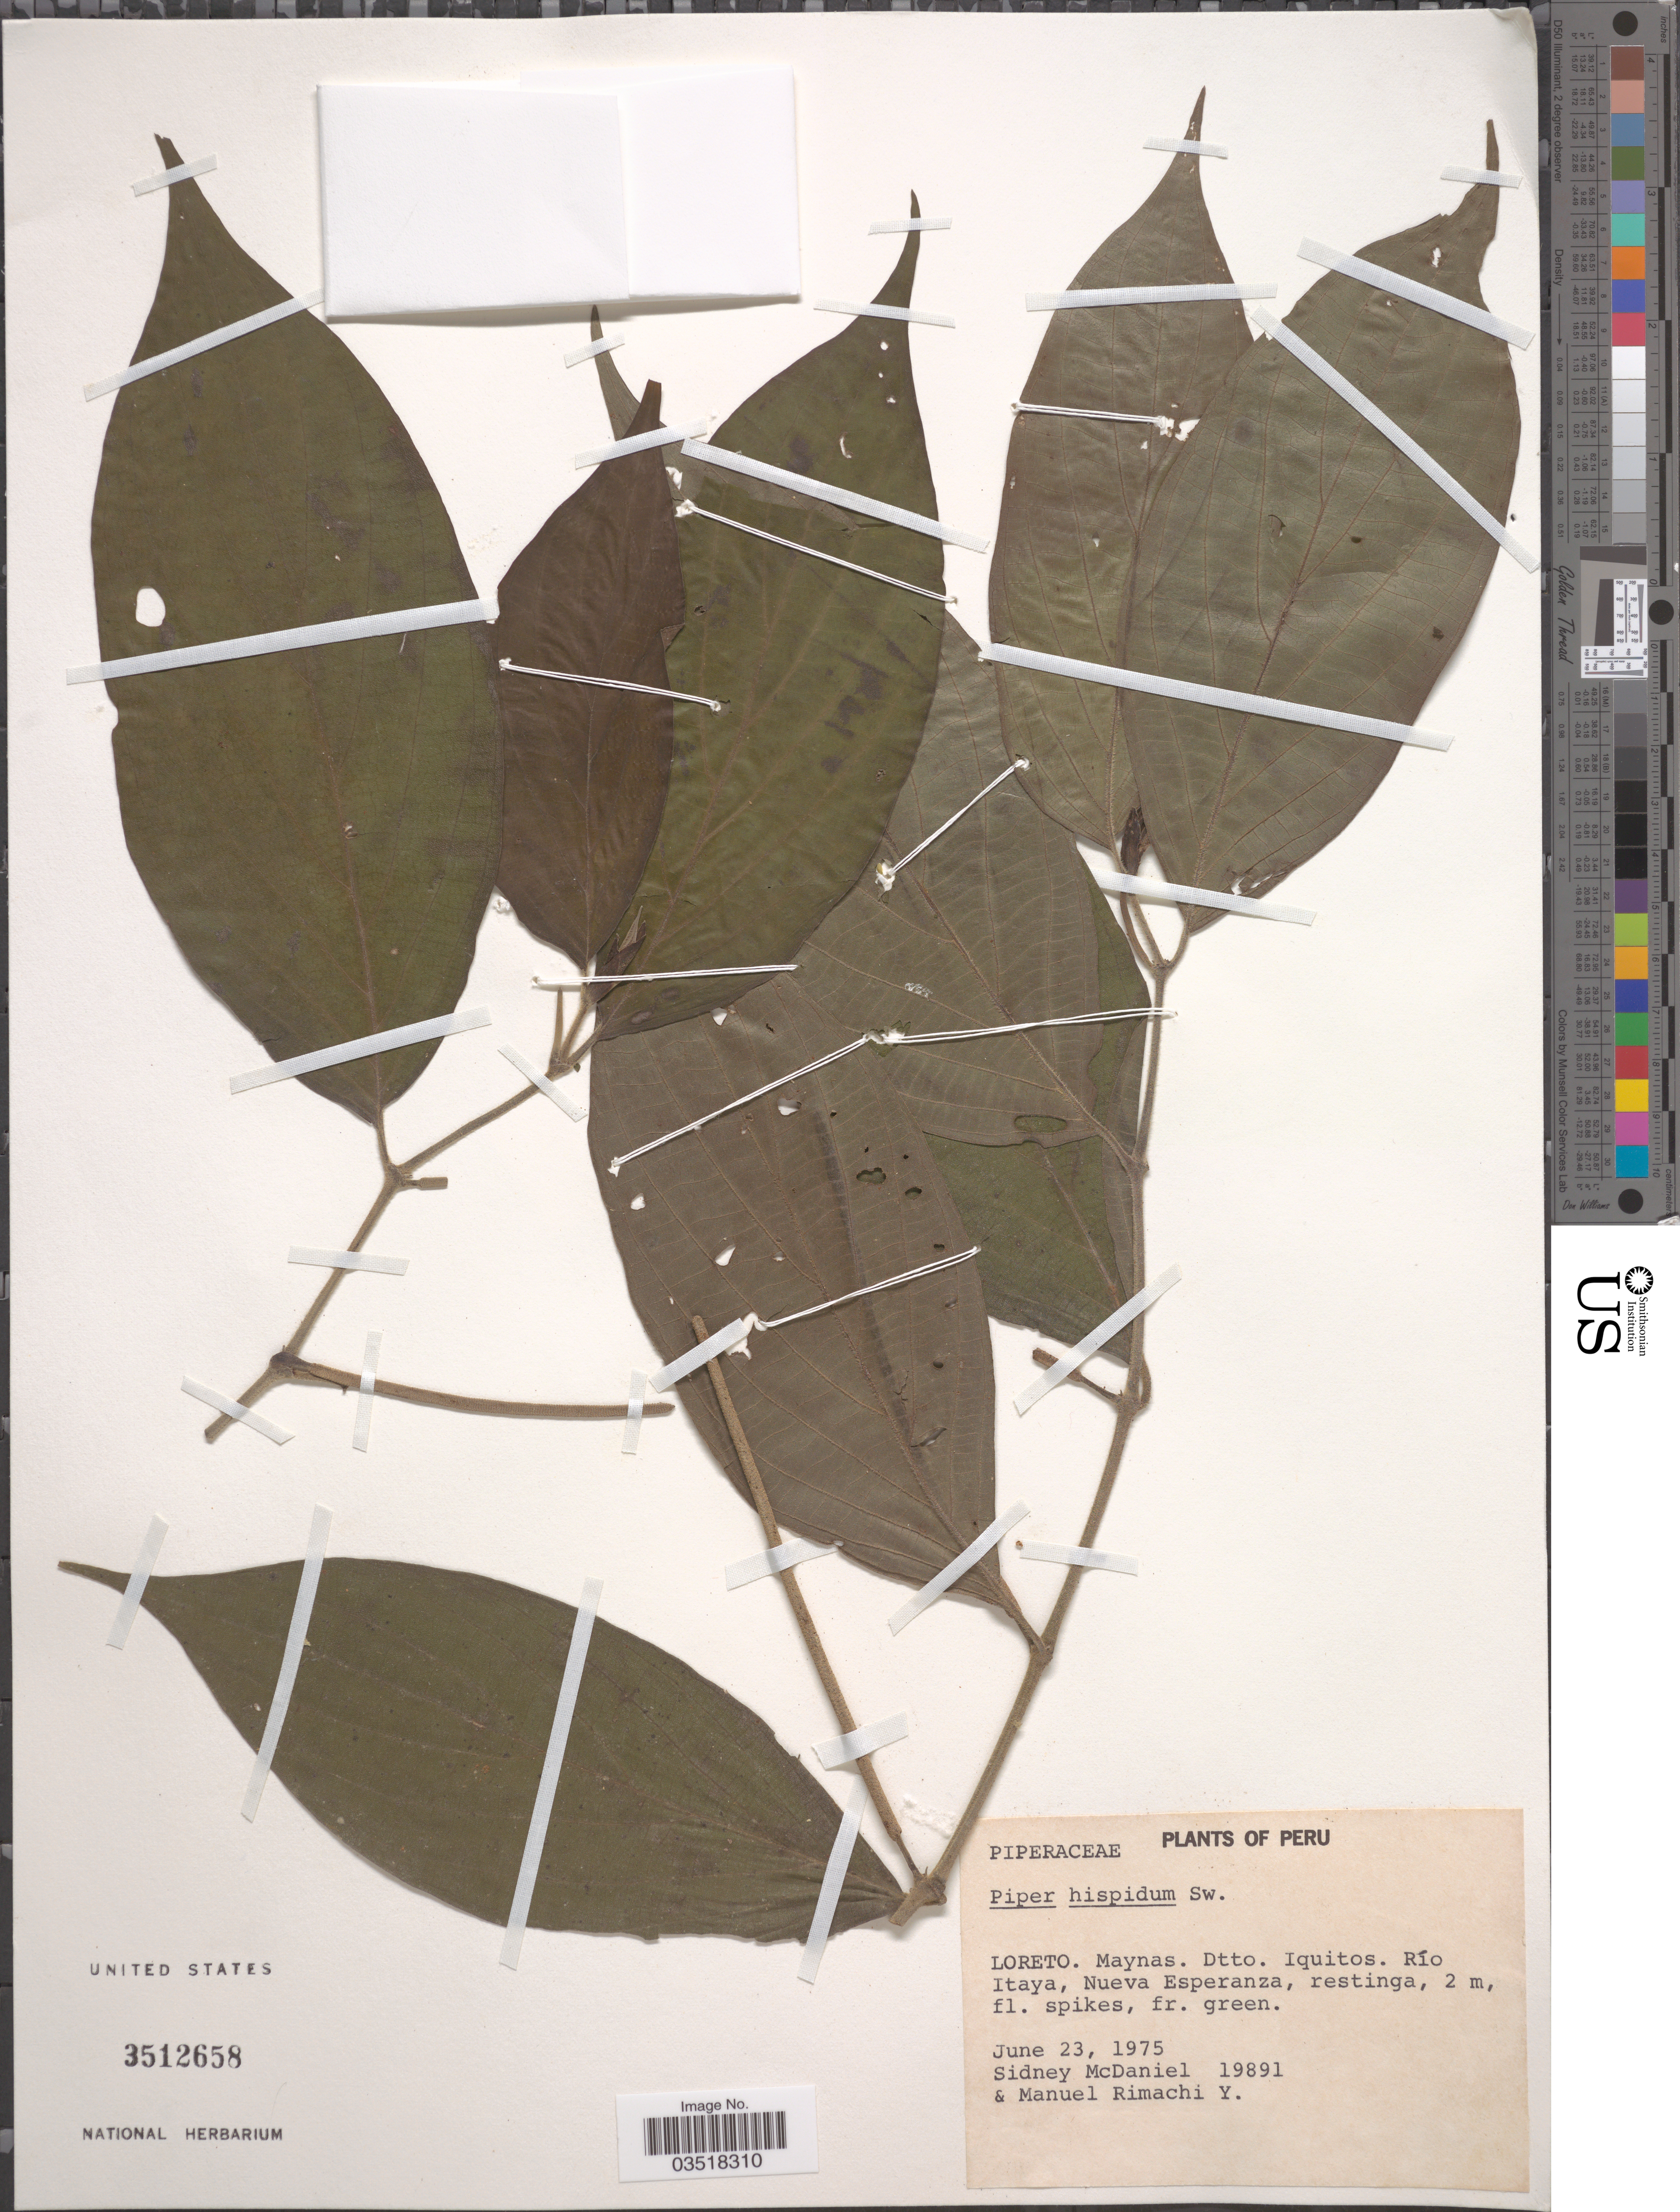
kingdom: Plantae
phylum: Tracheophyta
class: Magnoliopsida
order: Piperales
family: Piperaceae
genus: Piper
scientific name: Piper hispidum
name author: Sw.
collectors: S. McDaniel & M. Rimachi Y.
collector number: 19891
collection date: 1975-06-23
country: Peru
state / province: Loreto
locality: Maynas. Dtto. Iquitos. Río Itaya, Nueva Esperanza.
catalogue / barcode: US 3512658